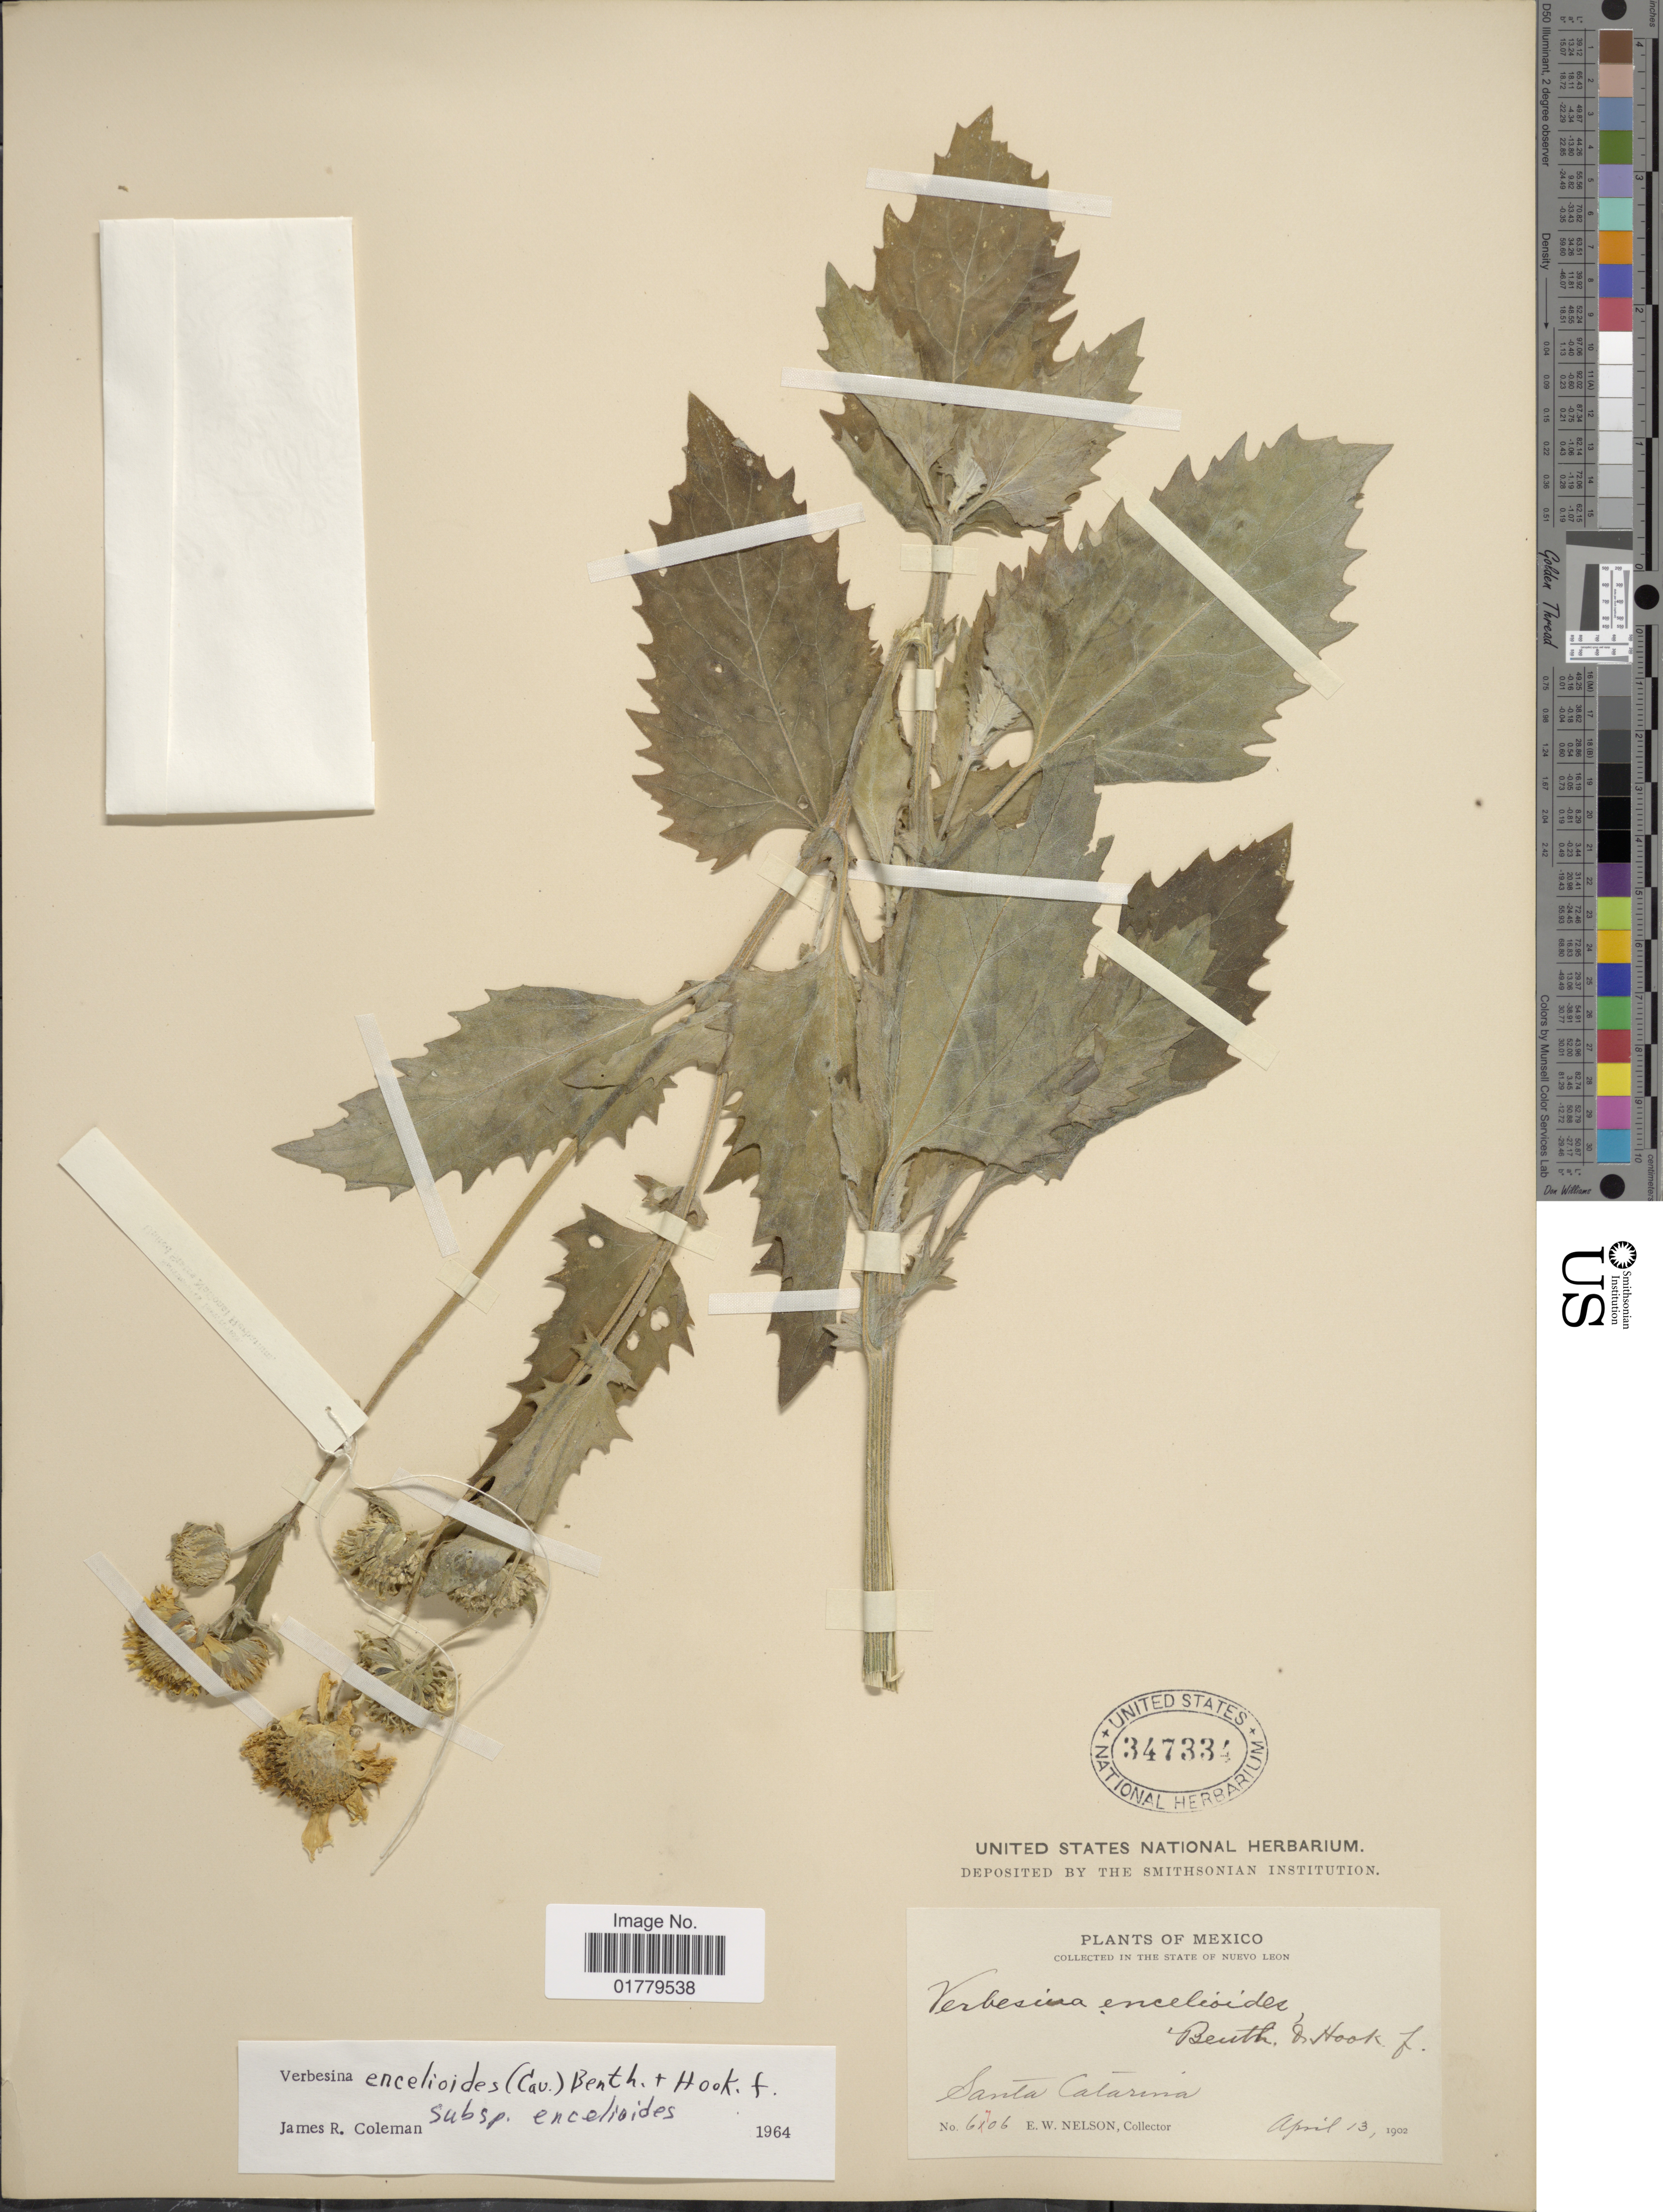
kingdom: Plantae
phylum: Tracheophyta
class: Magnoliopsida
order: Asterales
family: Asteraceae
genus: Verbesina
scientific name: Verbesina encelioides subsp. encelioides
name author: (Cav.) Benth. & Hook.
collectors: E. W. Nelson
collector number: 6706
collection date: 1902-04-13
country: Mexico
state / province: Nuevo León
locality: In the state of Nuevo Leon. Santa Catarina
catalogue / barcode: US 347334